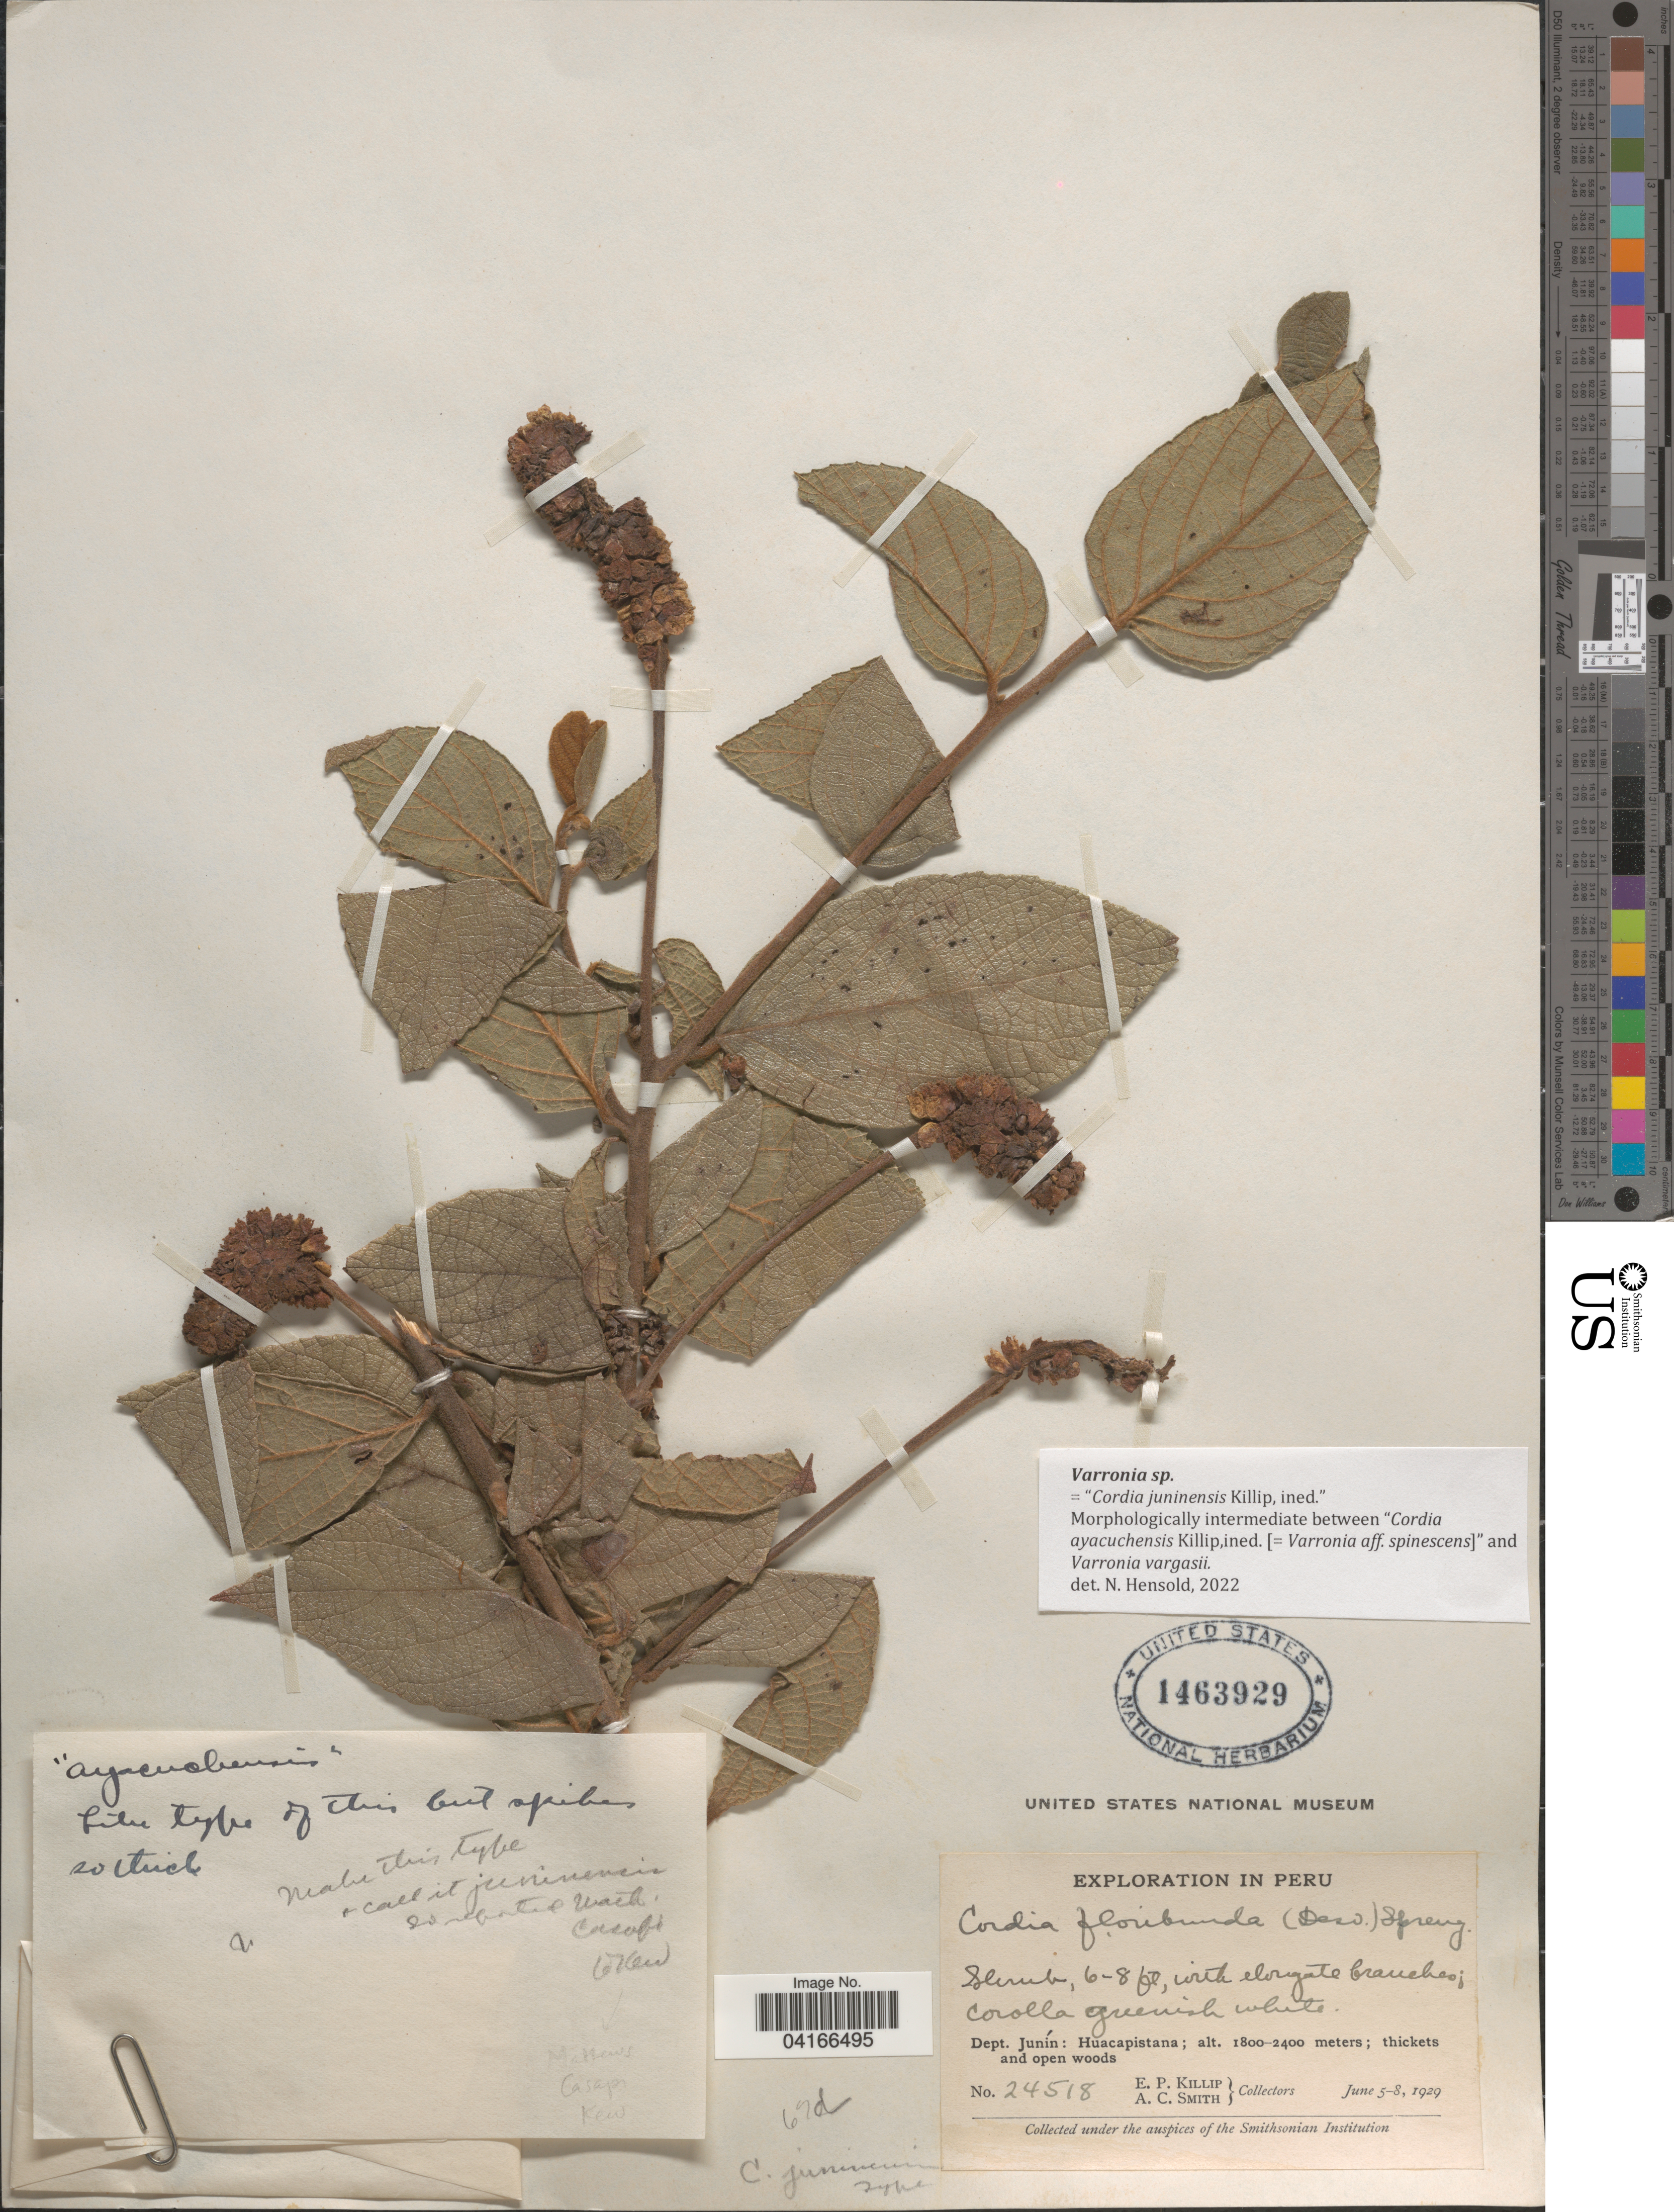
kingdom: Plantae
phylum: Tracheophyta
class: Magnoliopsida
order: Boraginales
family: Cordiaceae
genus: Varronia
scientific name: Varronia sp.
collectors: E. P. Killip & A. C. Smith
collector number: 24518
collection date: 1929-06-05/1929-06-08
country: Peru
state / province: Junín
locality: Exploration in Peru. Dept. Junín: Huacapistana.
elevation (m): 1800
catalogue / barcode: US 1463929